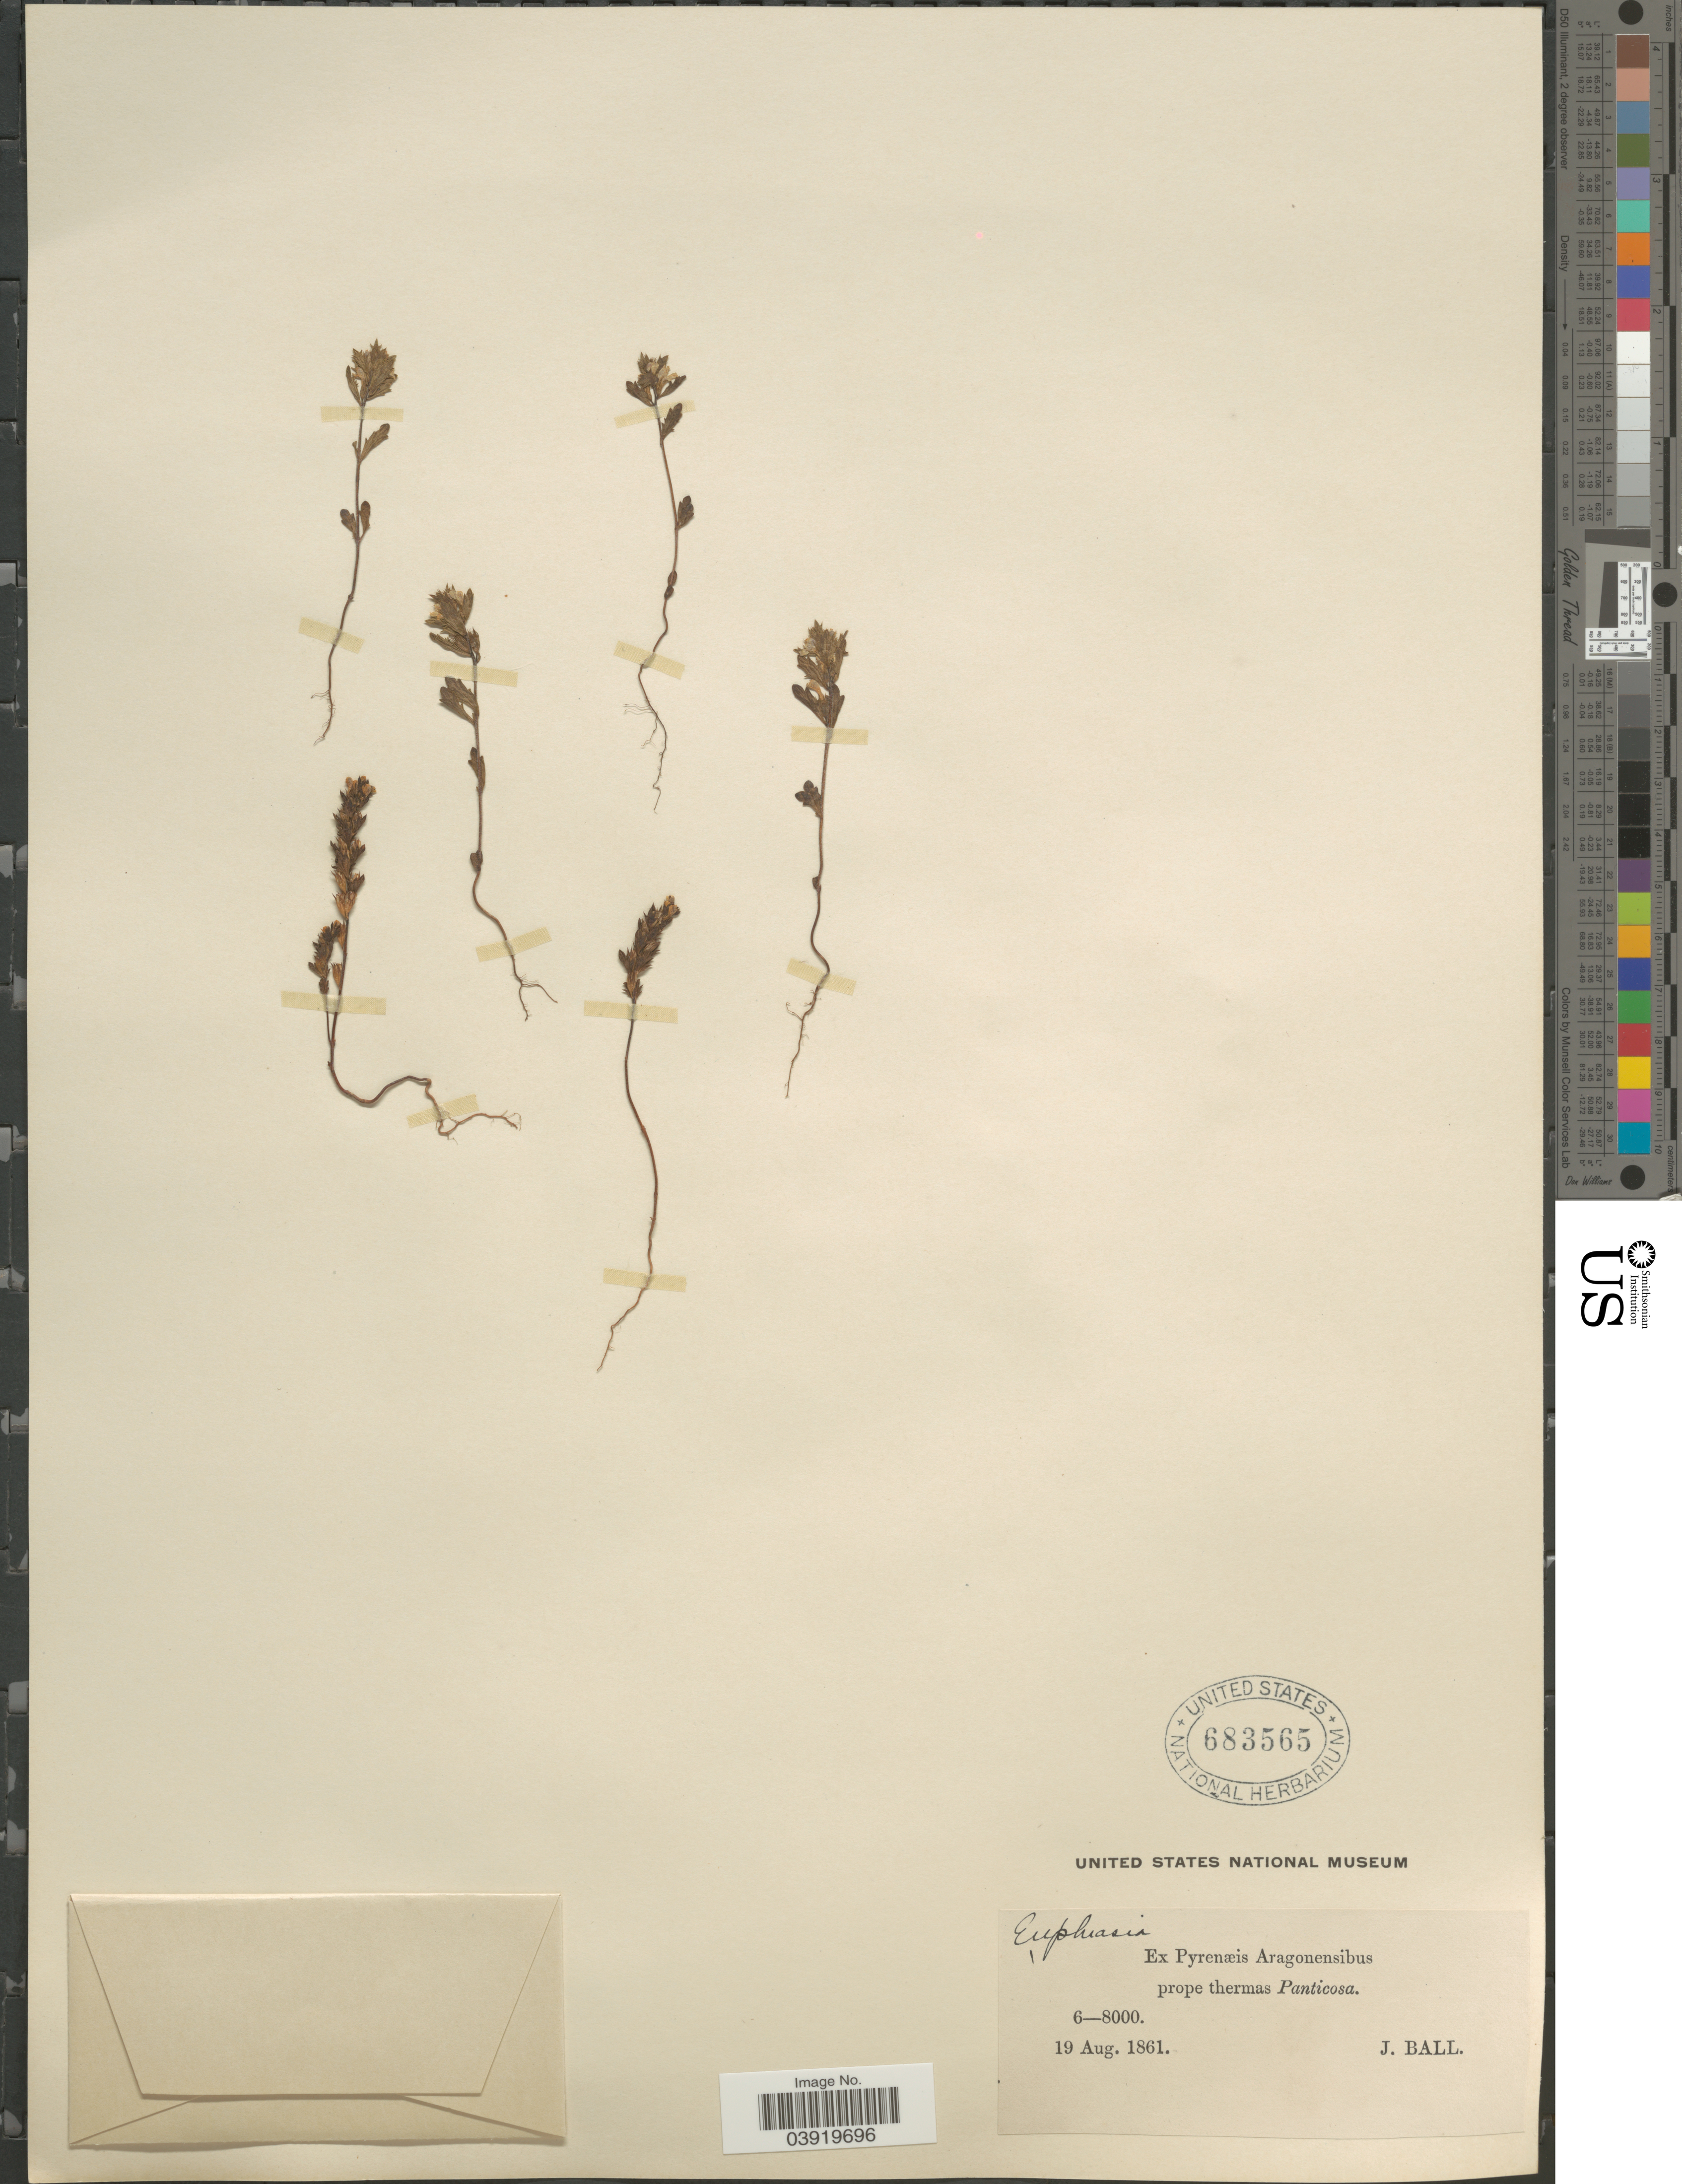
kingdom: Plantae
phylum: Tracheophyta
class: Magnoliopsida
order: Lamiales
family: Orobanchaceae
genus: Euphrasia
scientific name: Euphrasia sp.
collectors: J. Ball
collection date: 1861-08-19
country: Spain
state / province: Aragón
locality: Ex Pyrenæis Aragonensibus prope thermas Panticosa.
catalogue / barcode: US 683565